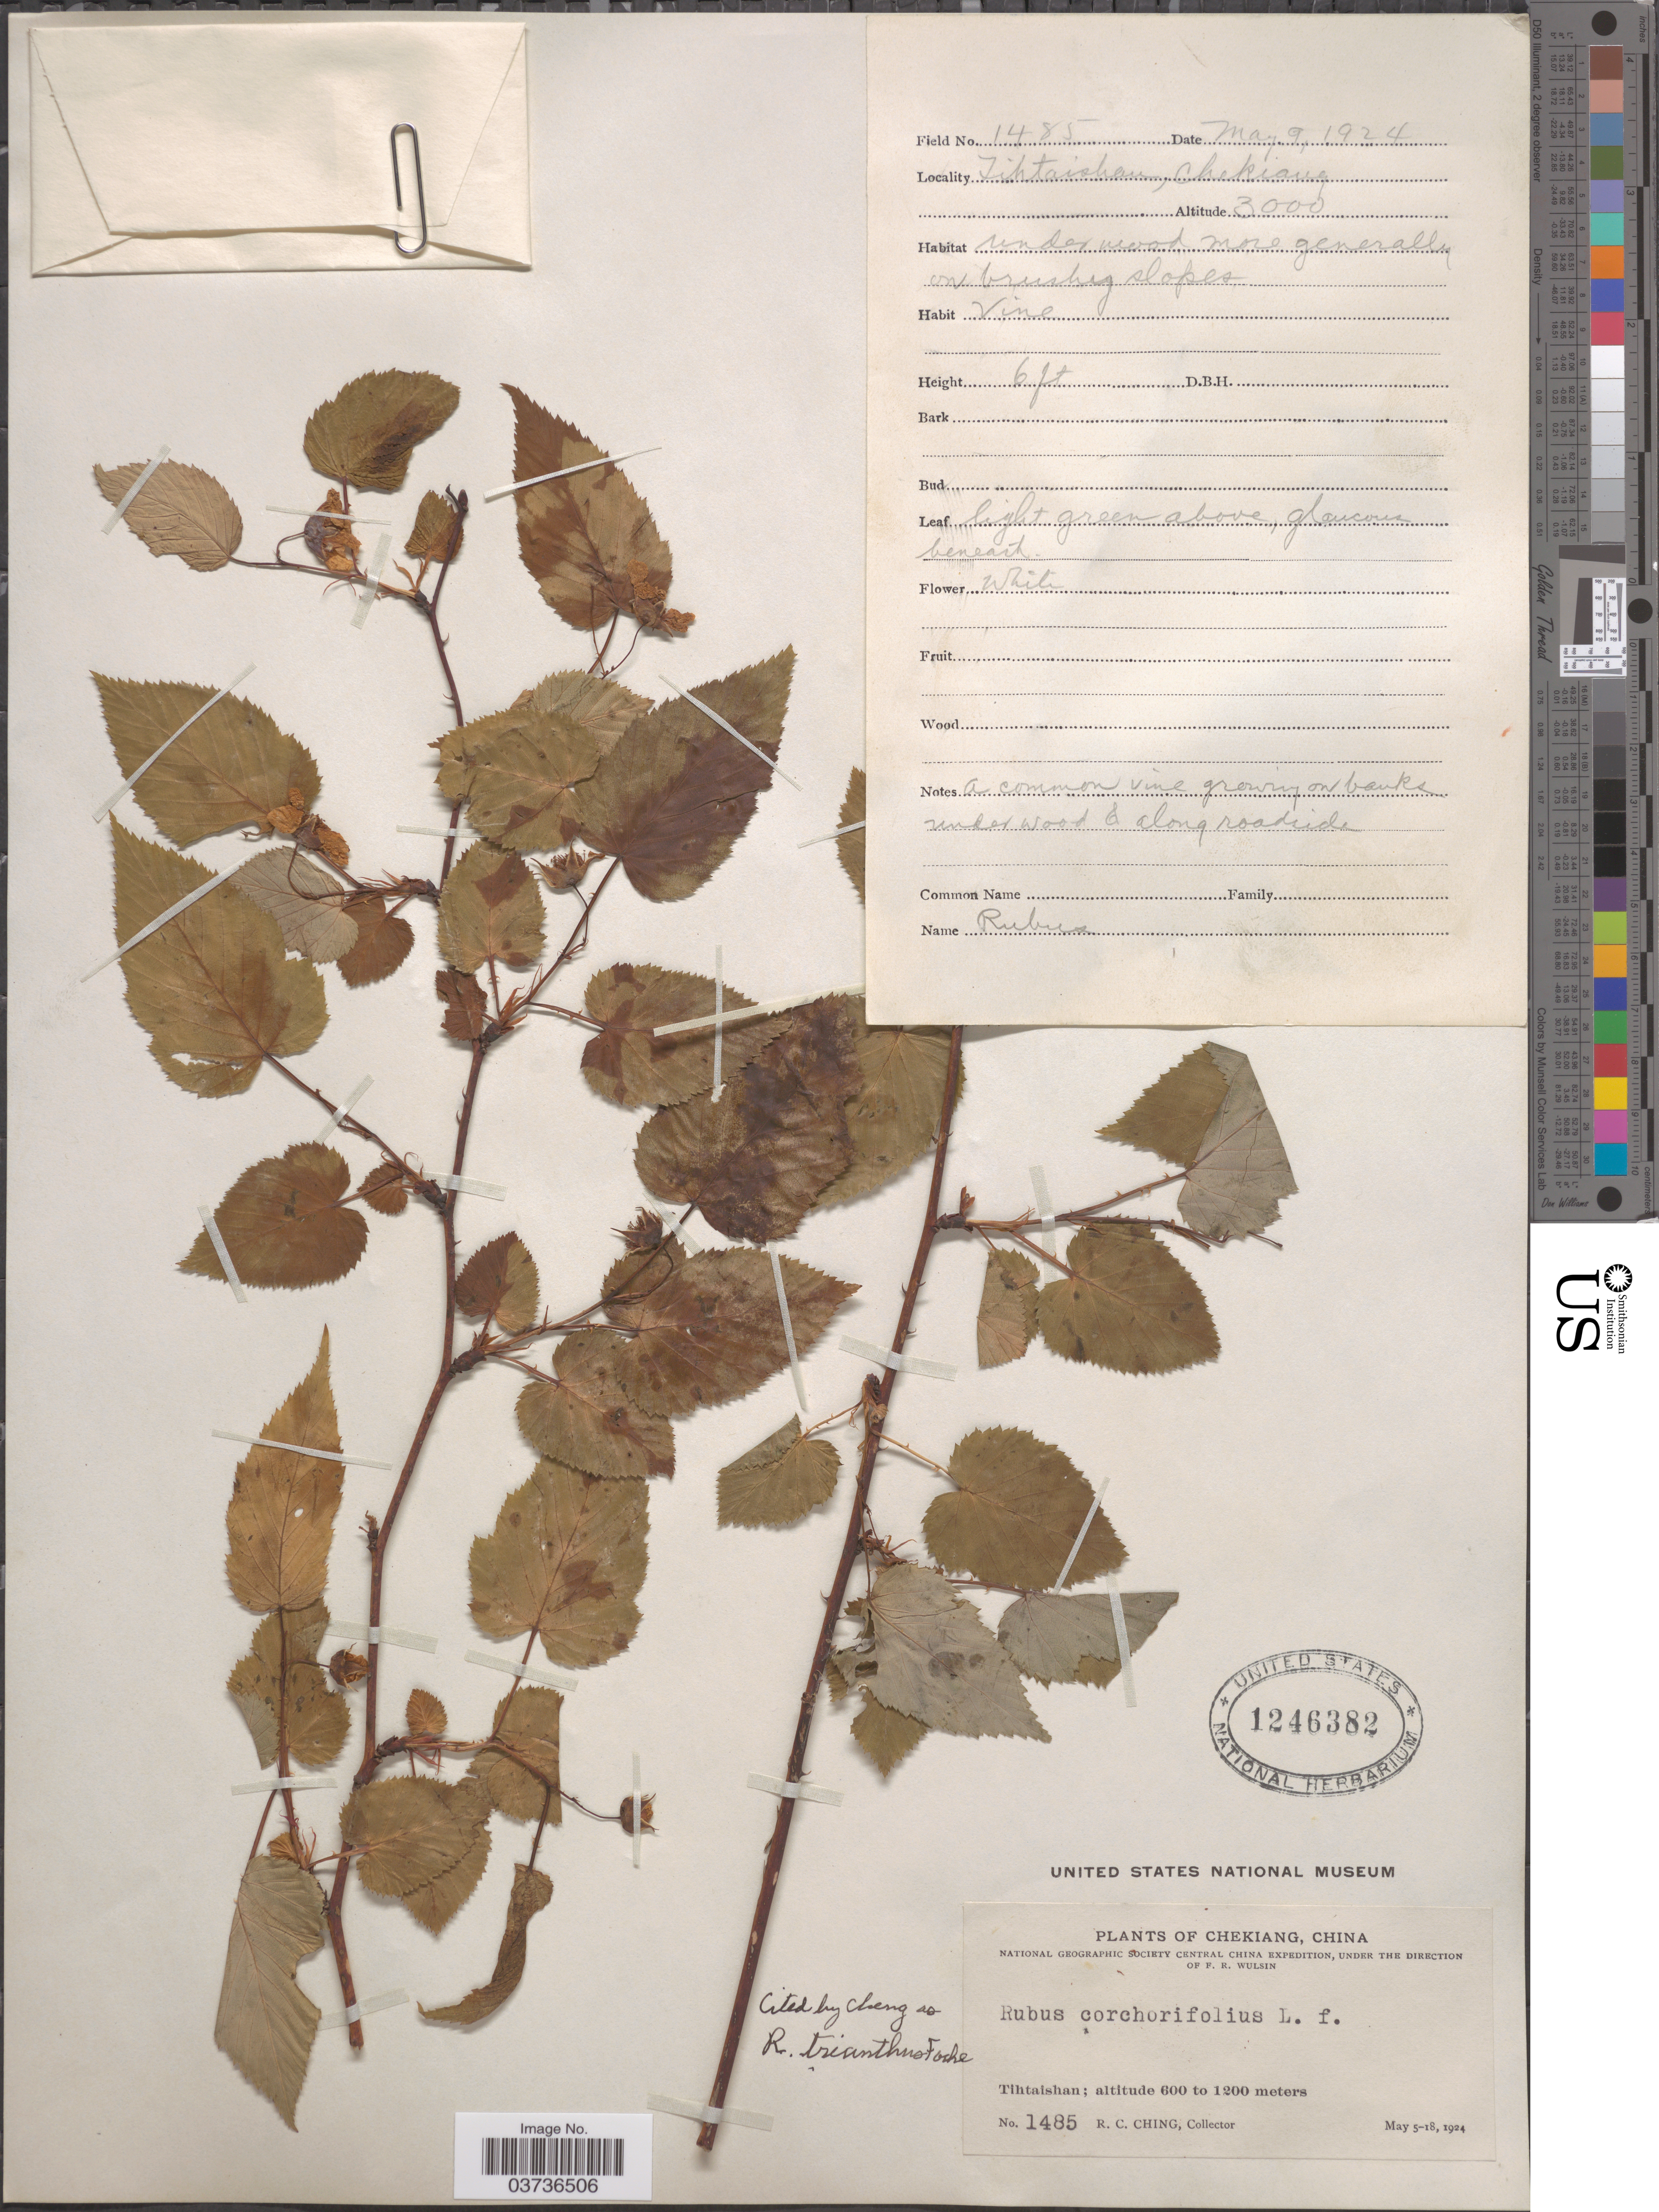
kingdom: Plantae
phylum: Tracheophyta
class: Magnoliopsida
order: Rosales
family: Rosaceae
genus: Rubus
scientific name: Rubus trianthus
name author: Focke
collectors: R. C. Ching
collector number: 1485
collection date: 1924-05-09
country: China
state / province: Zhejiang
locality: Chekiang. Tihtaishan.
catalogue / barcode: US 1246382